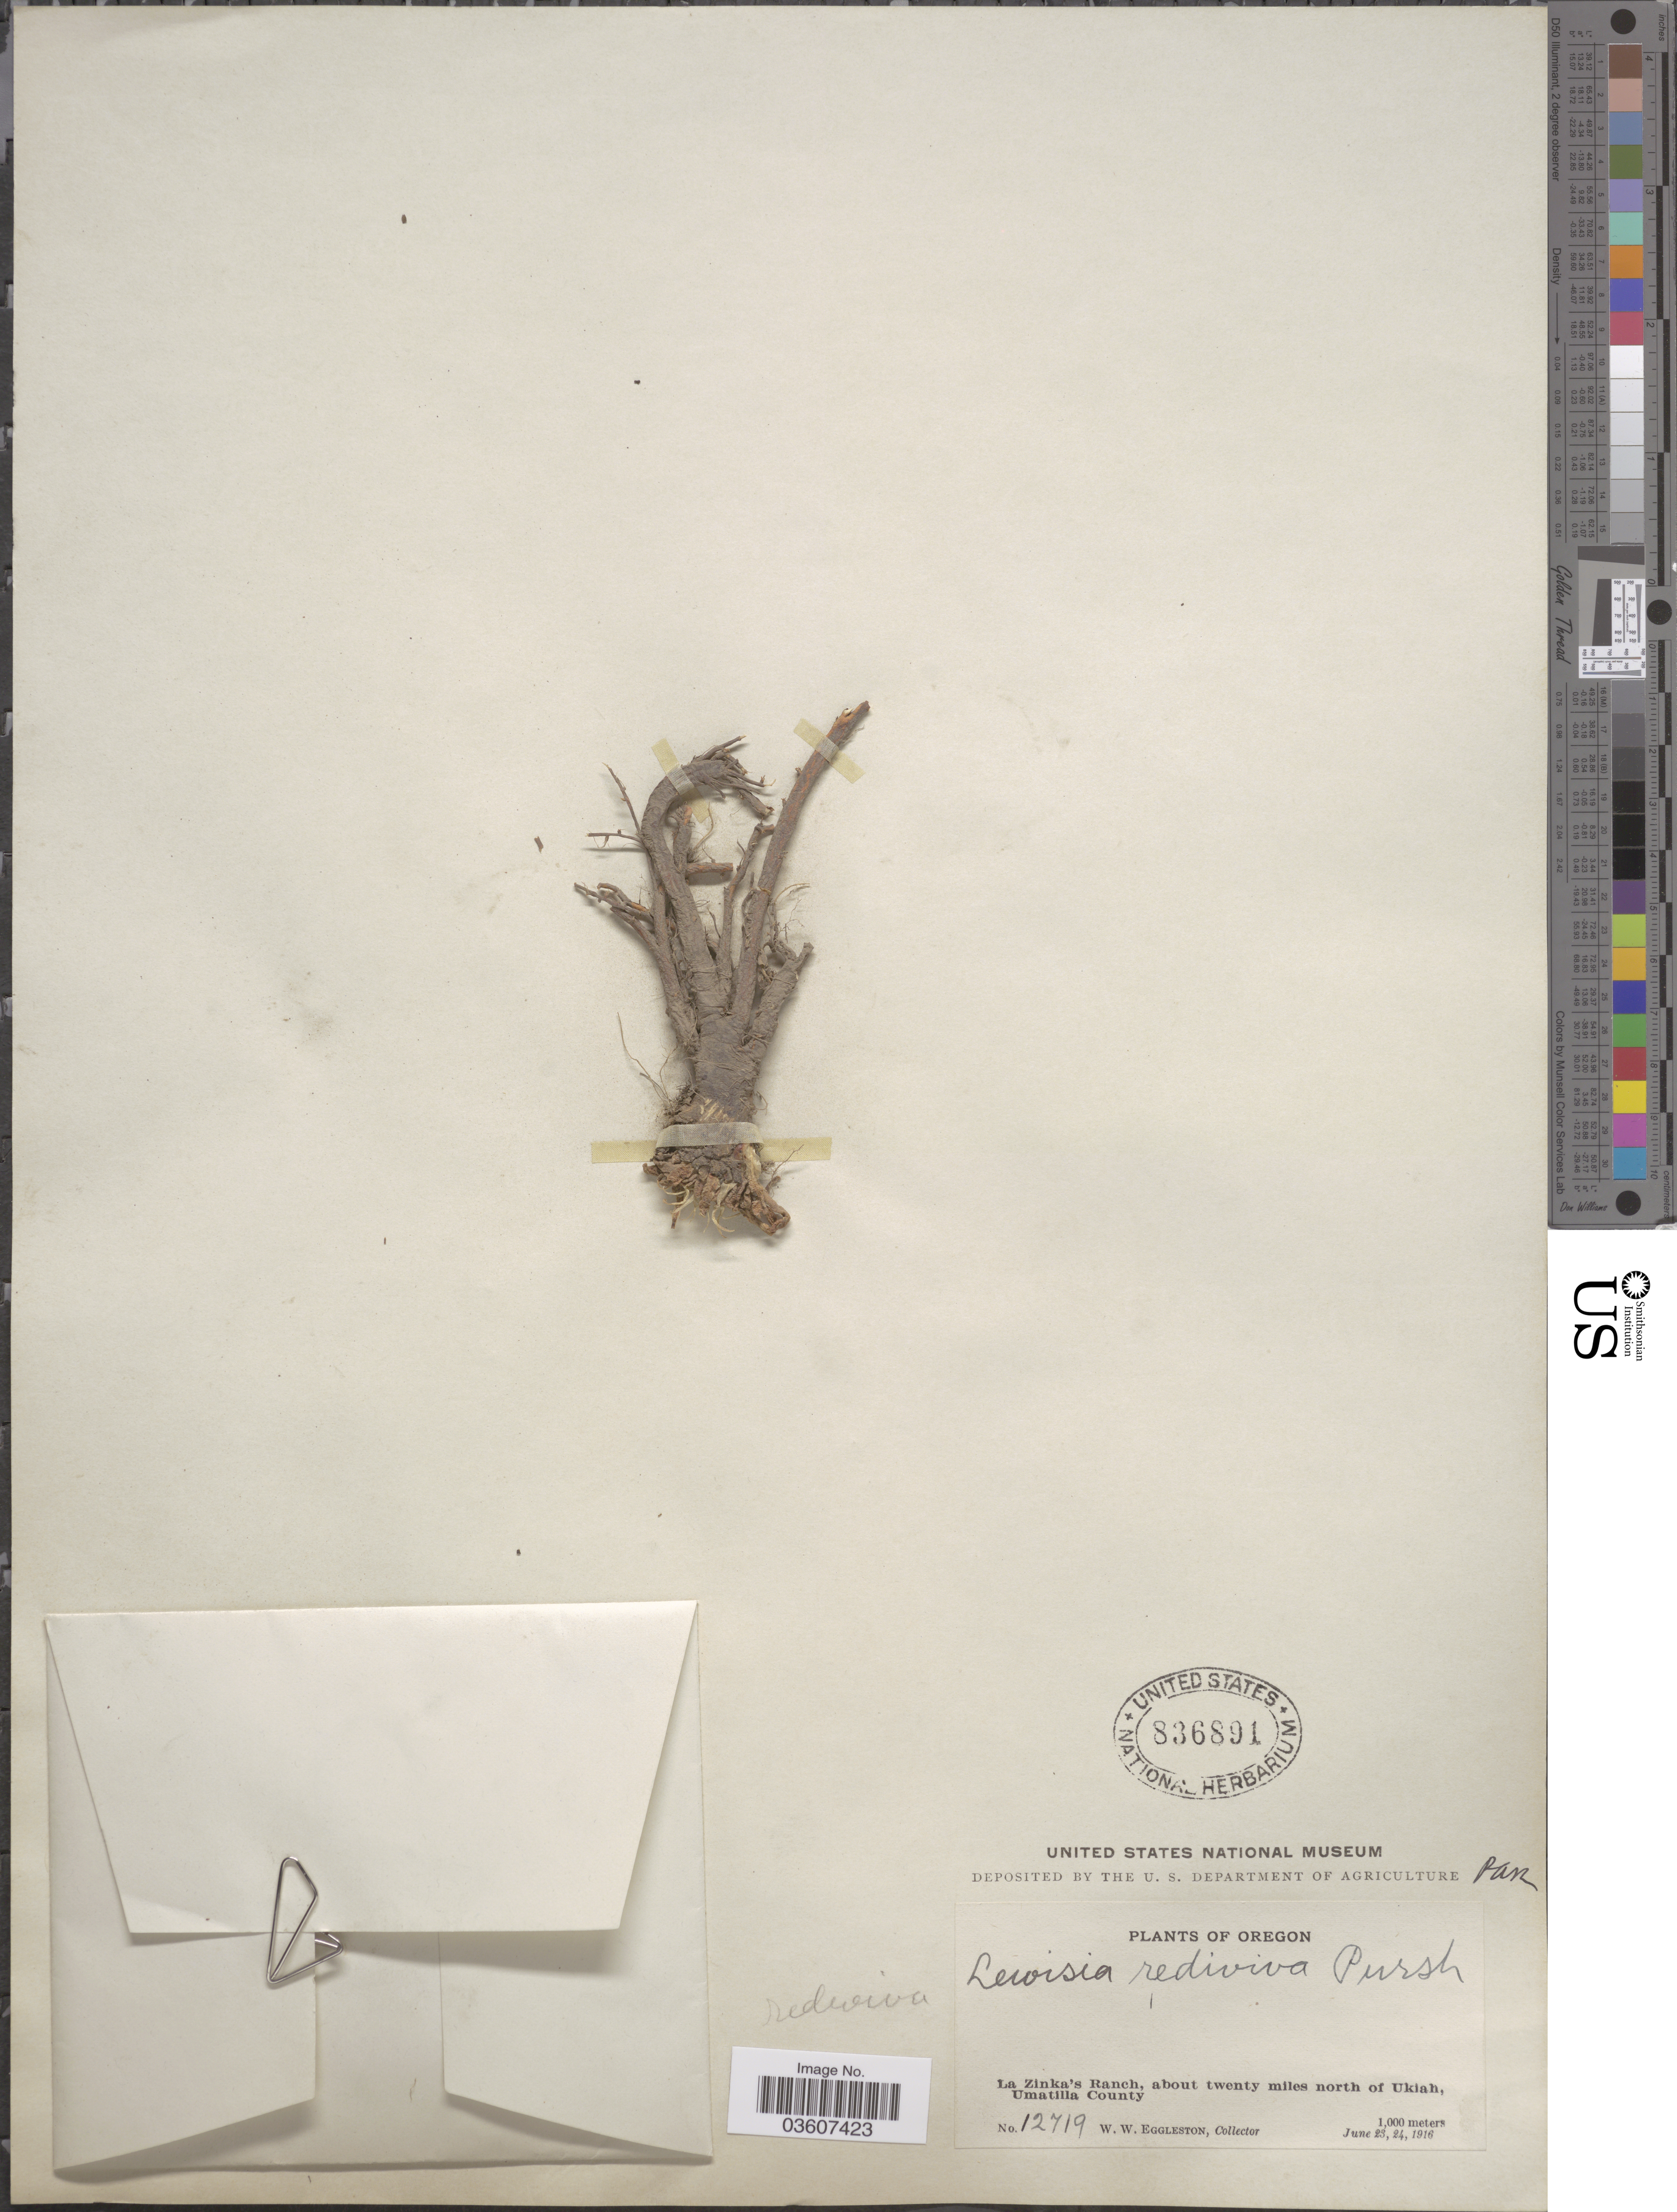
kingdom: Plantae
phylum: Tracheophyta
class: Magnoliopsida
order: Caryophyllales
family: Montiaceae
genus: Lewisia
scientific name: Lewisia rediviva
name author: Pursh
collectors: W. W. Eggleston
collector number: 12719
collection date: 1916-06-23/1916-06-24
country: United States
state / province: Oregon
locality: La Zinka's Ranch, about twenty miles north of Ukiah, Umatilla County.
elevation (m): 1000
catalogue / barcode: US 836891